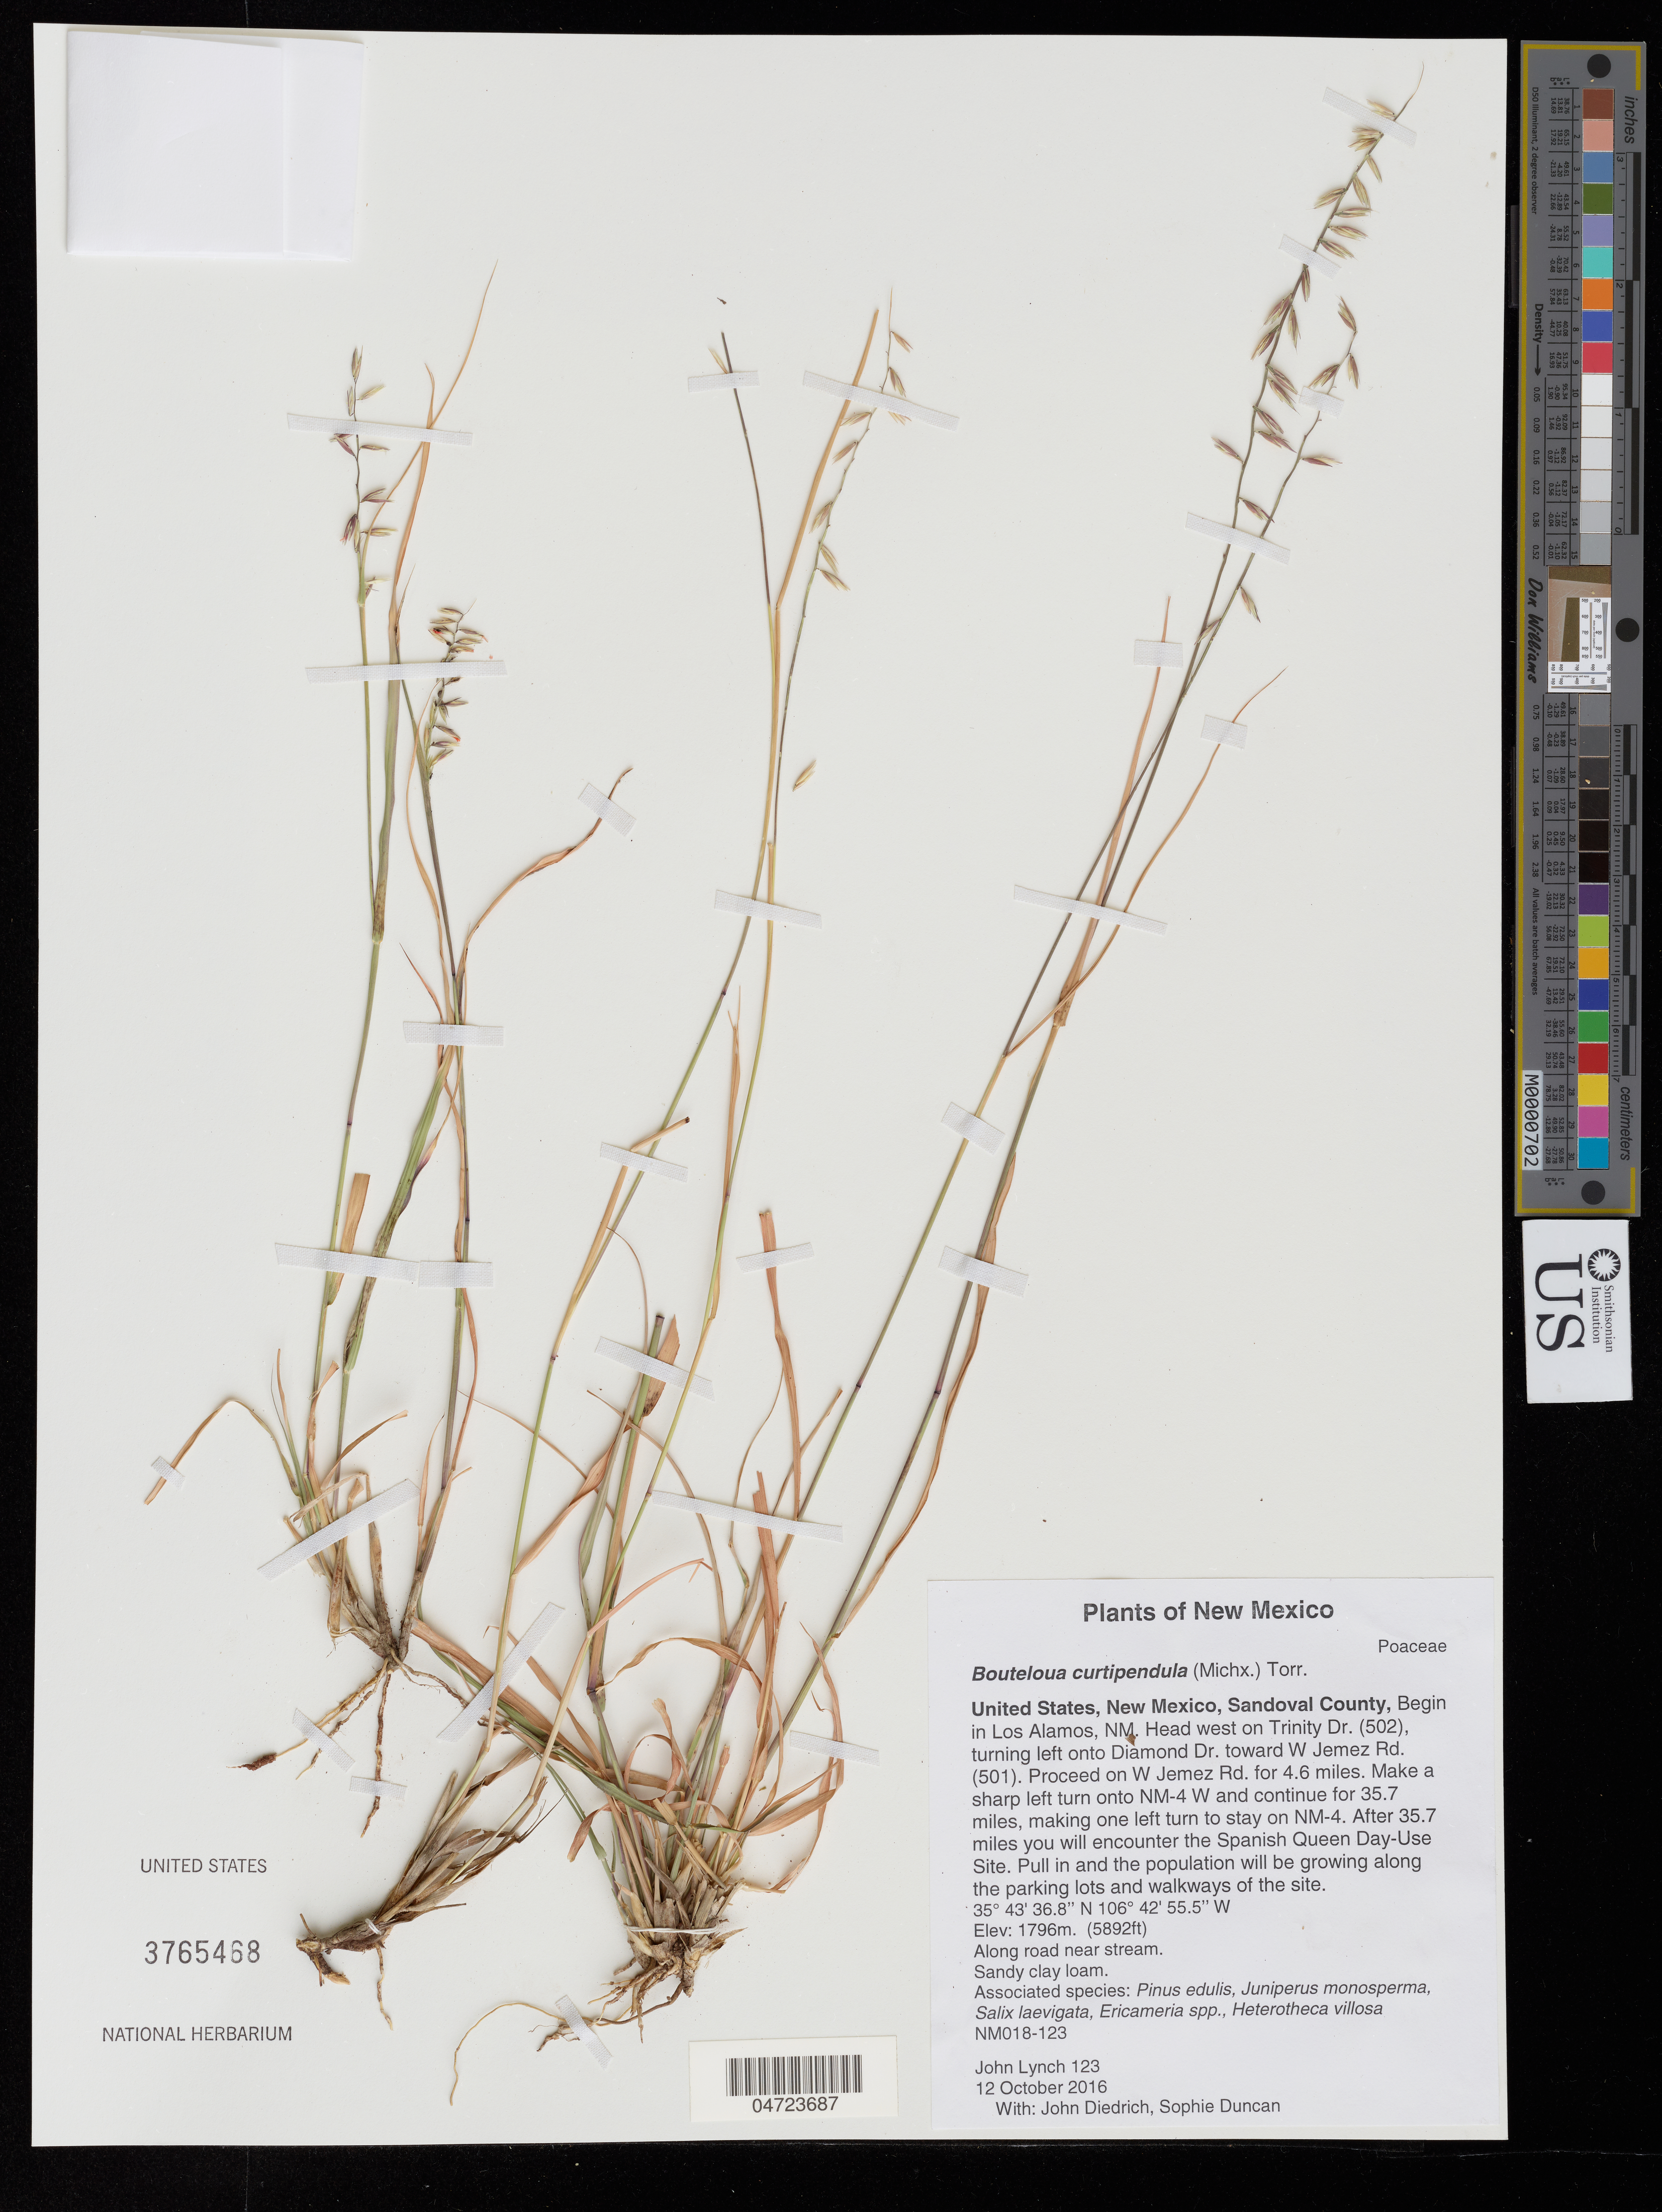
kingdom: Plantae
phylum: Tracheophyta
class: Liliopsida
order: Poales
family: Poaceae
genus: Bouteloua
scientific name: Bouteloua curtipendula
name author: (Michx.) Torr.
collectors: J. Lynch, J. Diedrich & S. Duncan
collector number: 123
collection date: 2016-10-12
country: United States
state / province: New Mexico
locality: Sandoval County, Begin in Los Alamos, NM. Head west on Trinity Dr. (502), turning left onto Diamond Dr. toward W Jemez Rd. (501). Proceed on W Jemez Rd. for 4.6 miles. Make a sharp left turn onto NM-4 W and continue for 35.7 miles, making one left turn to stay on NM-4. After 35.7 miles you will encounter the Spanish Queen Day-Use Site. Pull in and the population will be growing along the parking lots and walkways of the site.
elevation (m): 1796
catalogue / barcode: US 3765468